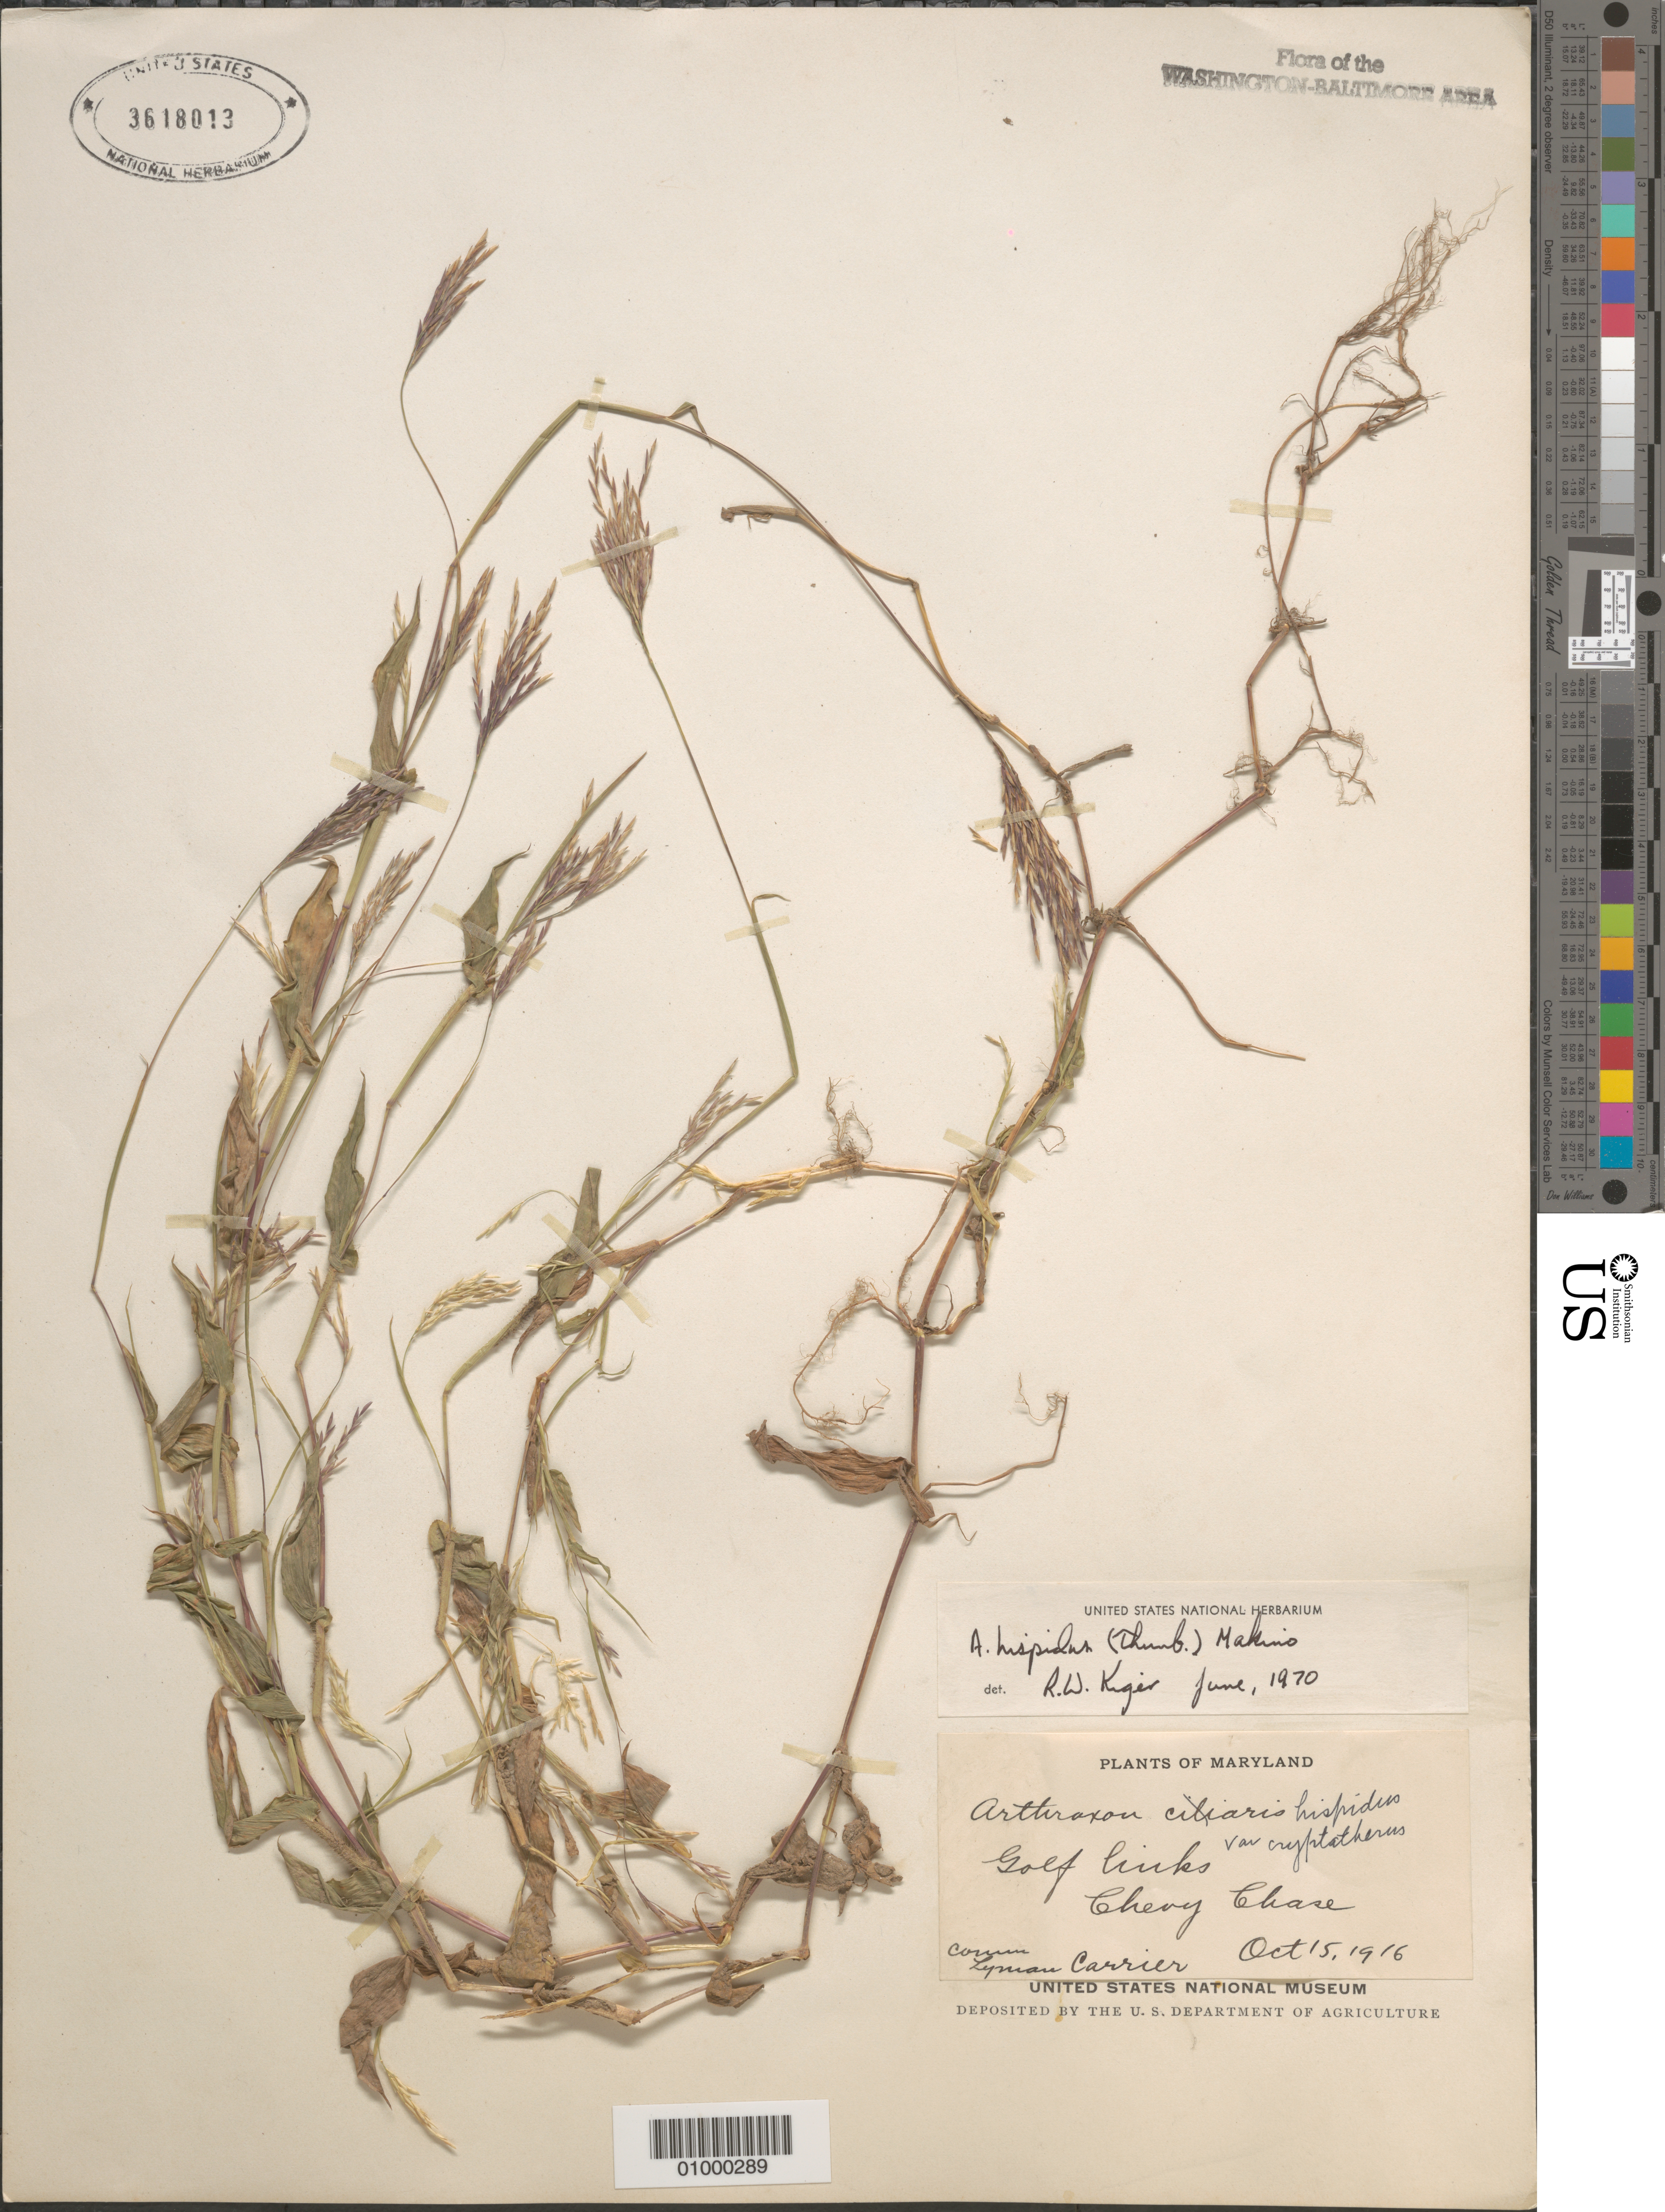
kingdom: Plantae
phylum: Tracheophyta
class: Liliopsida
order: Poales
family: Poaceae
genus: Arthraxon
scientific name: Arthraxon hispidus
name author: (Thunb.) Makino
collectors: L. Carrier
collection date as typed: Oct. 15, 1916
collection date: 1916-10-15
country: United States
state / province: Maryland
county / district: Montgomery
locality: Chevy Chase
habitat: golf links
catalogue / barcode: US 3618013